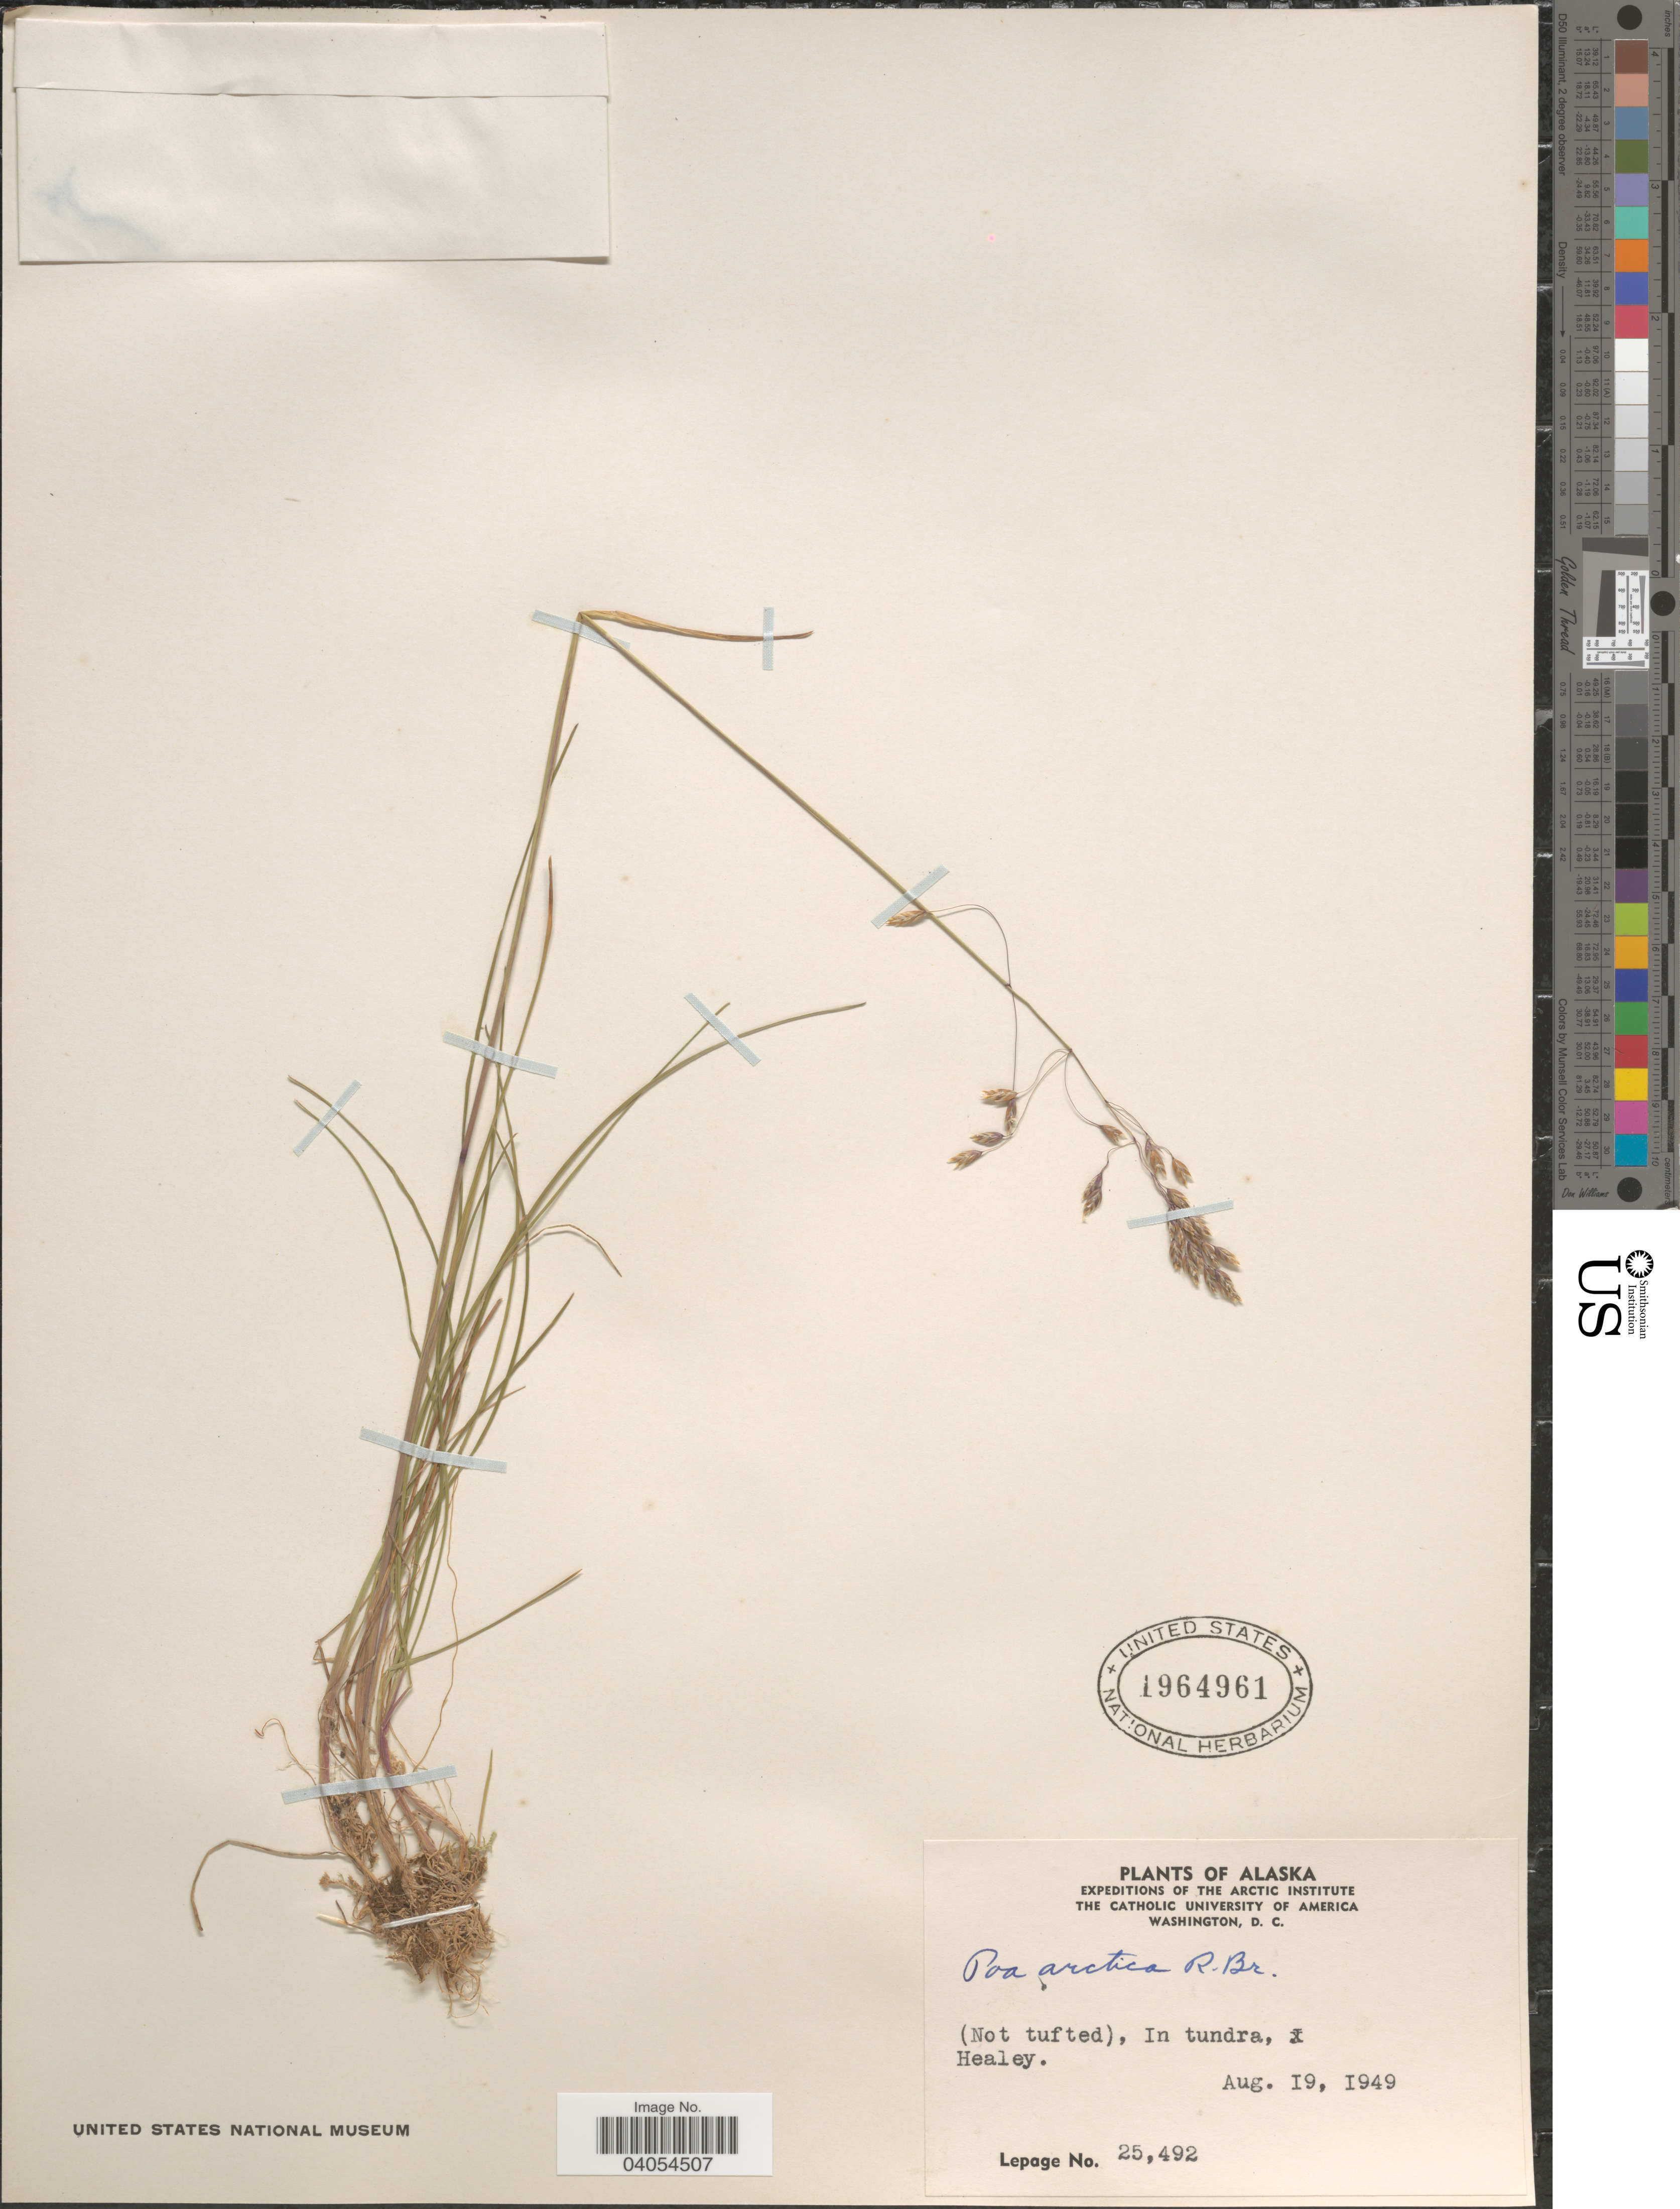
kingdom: Plantae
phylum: Tracheophyta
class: Liliopsida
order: Poales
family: Poaceae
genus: Poa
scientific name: Poa arctica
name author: R. Br.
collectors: -. LePage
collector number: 25492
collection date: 1949-08-19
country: United States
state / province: Alaska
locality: In tundra, Healey.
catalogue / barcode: US 1964961